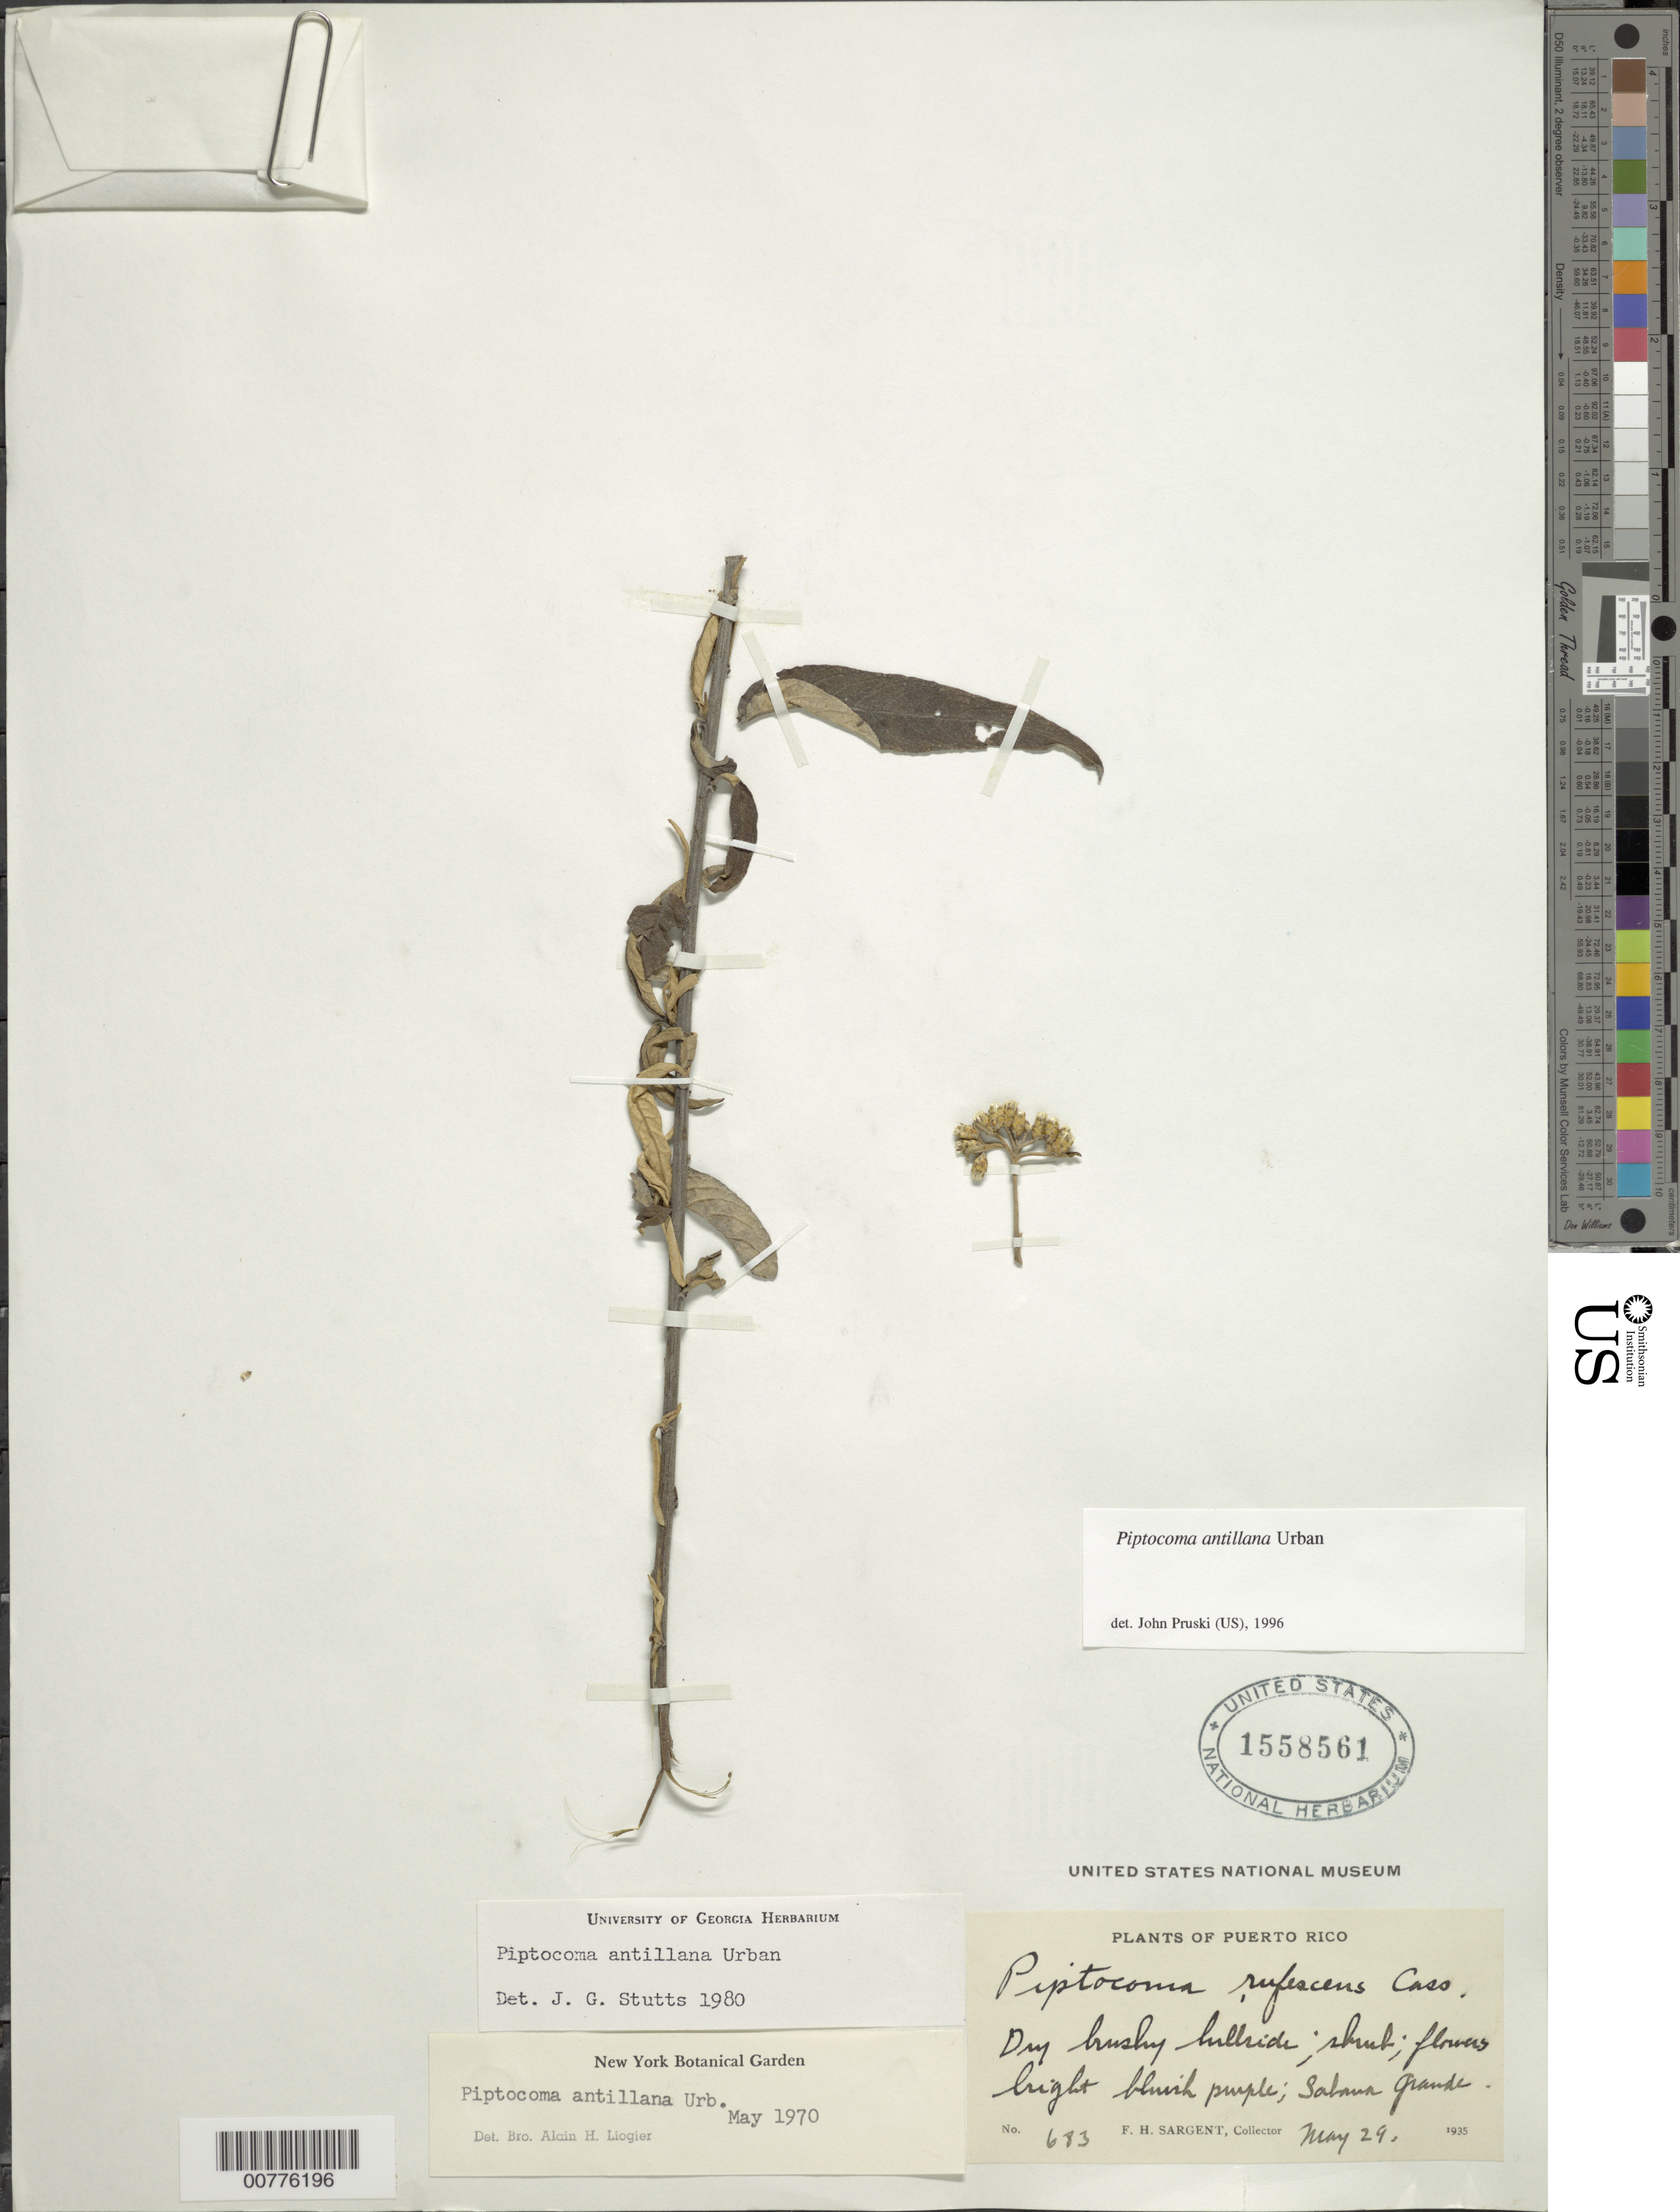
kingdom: Plantae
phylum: Tracheophyta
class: Magnoliopsida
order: Asterales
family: Asteraceae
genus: Piptocoma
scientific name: Piptocoma antillana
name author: Urb.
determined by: Pruski, J. F.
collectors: F. H. Sargent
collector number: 683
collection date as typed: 29 May 1935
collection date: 1935-05-29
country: Puerto Rico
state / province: Sabana Grande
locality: Sabana Grande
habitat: Dry bushy hillside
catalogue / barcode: US 1558561